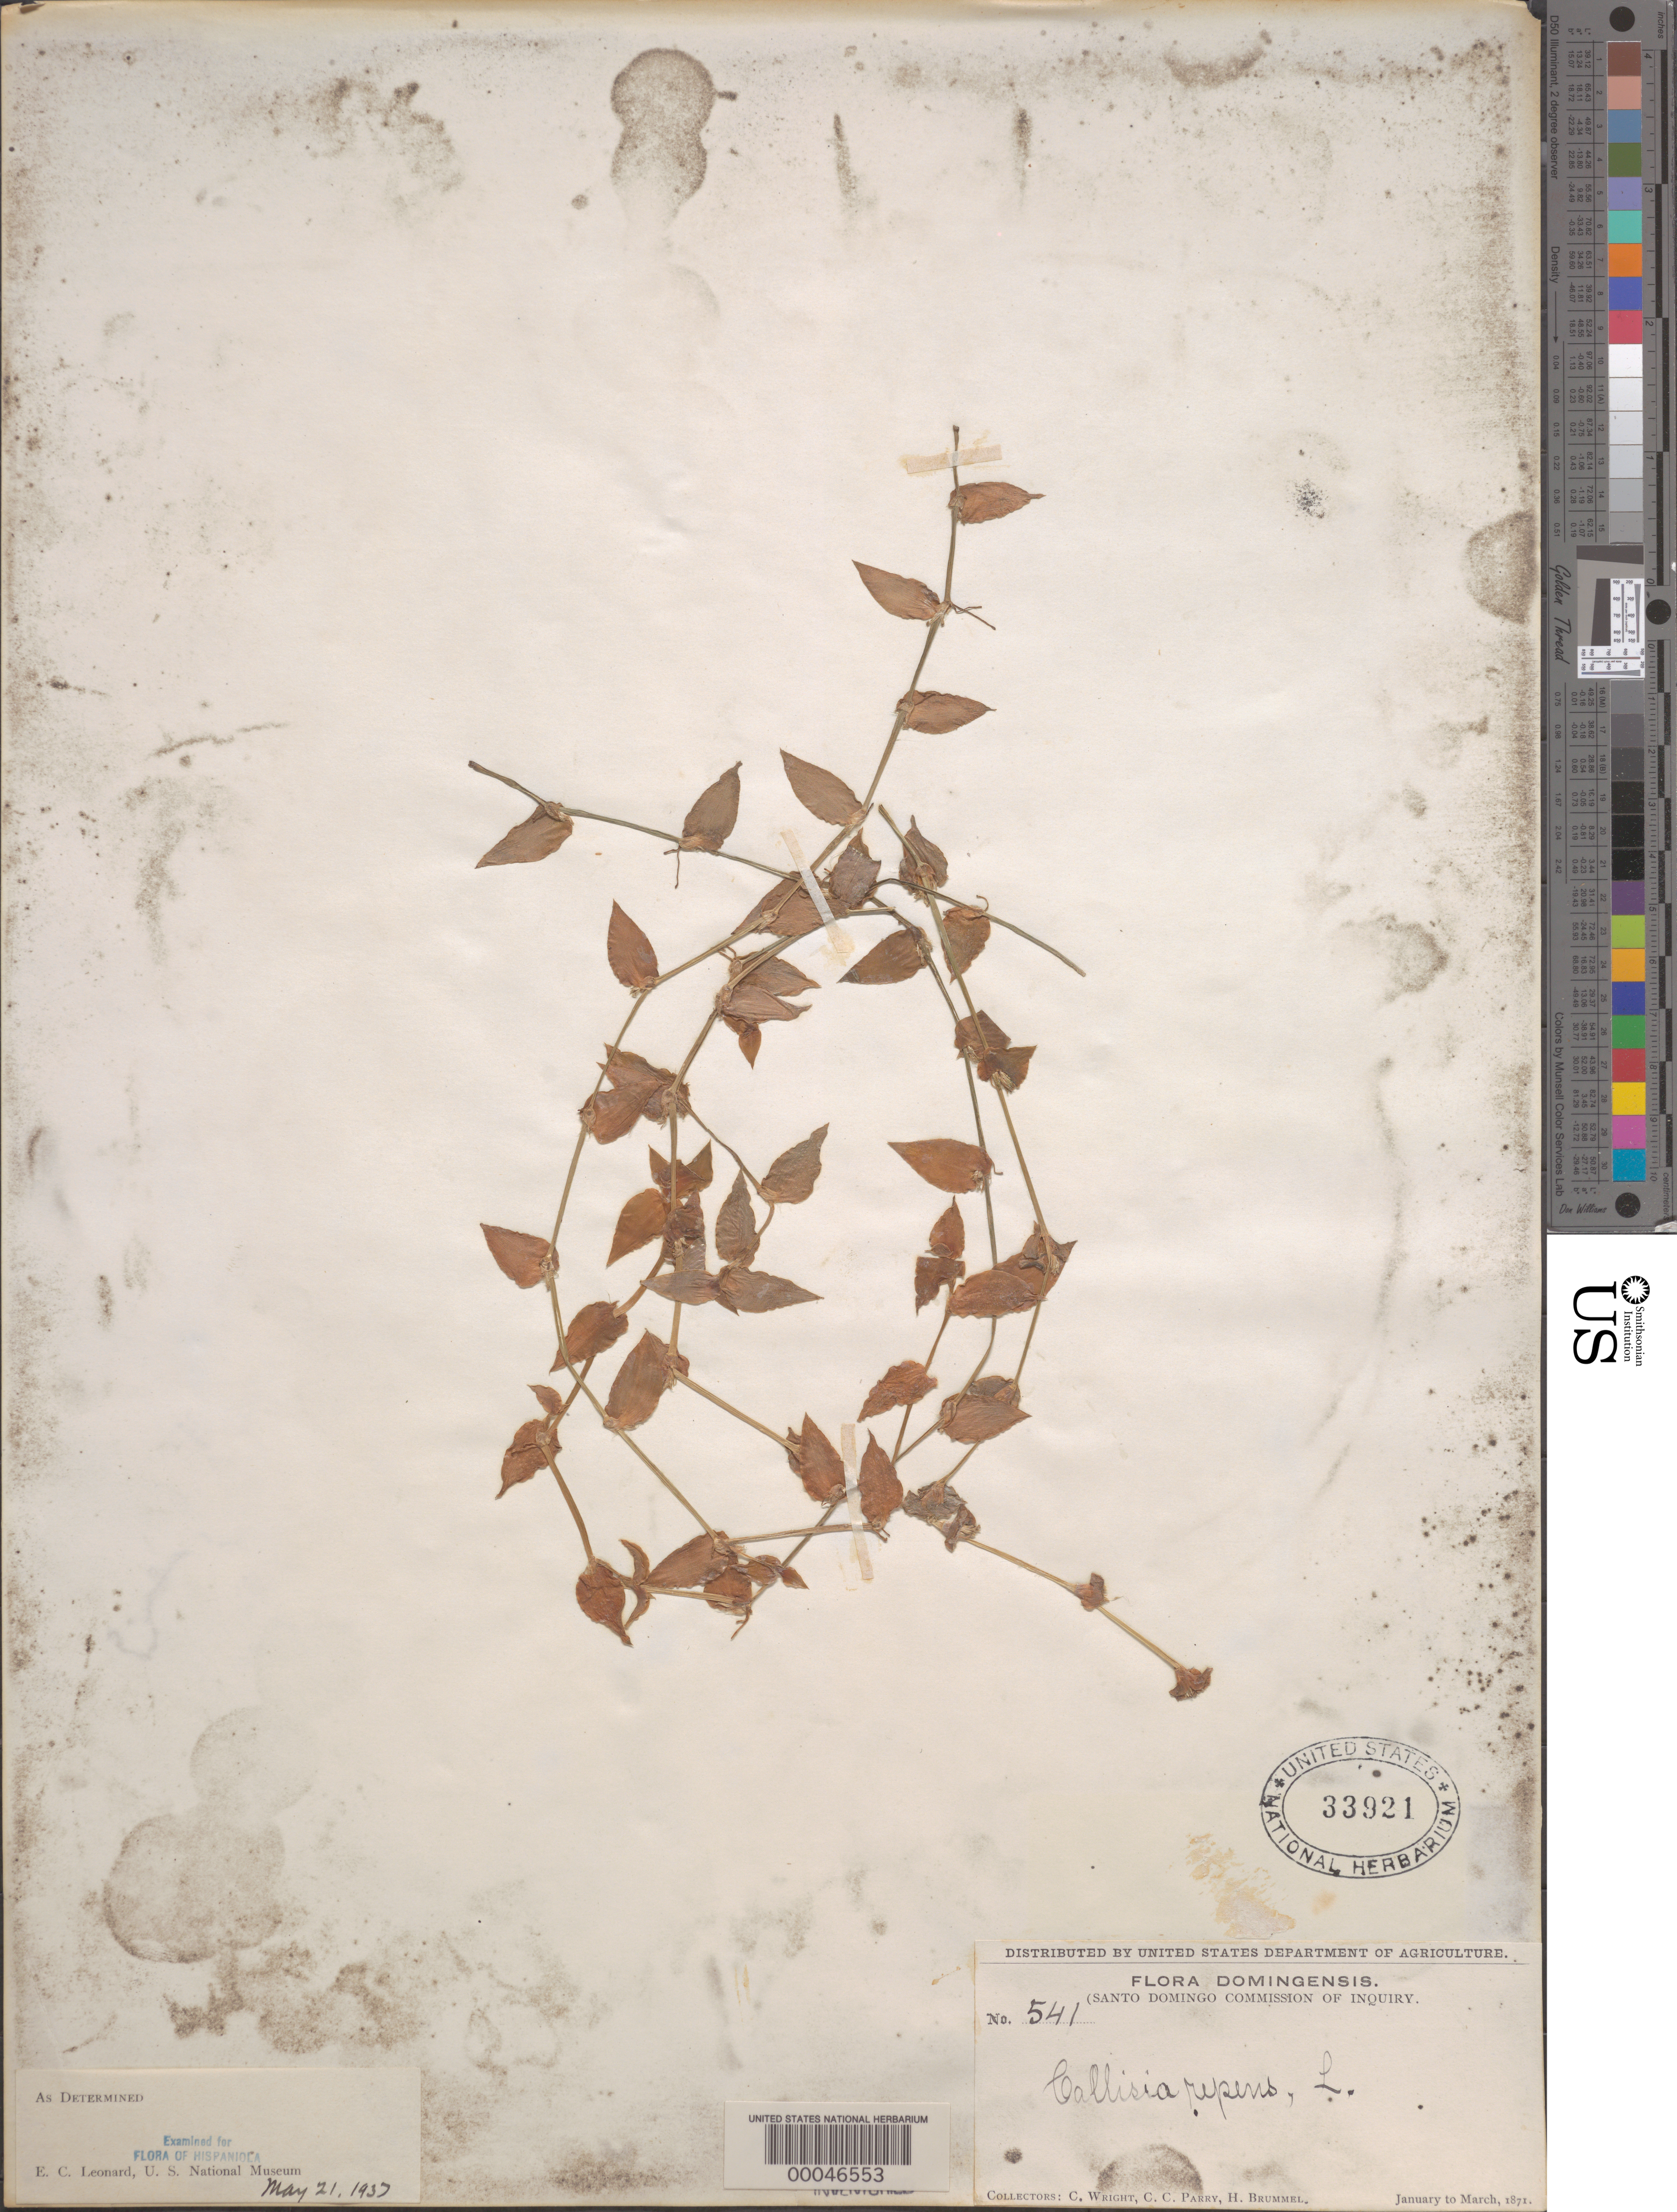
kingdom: Plantae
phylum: Tracheophyta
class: Liliopsida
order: Commelinales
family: Commelinaceae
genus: Callisia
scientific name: Callisia repens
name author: (Jacq.) L.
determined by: Leonard, Emery C., (US)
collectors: C. Wright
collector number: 541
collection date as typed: Jan 1871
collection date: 1871-01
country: Dominican Republic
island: Hispaniola Island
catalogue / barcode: US 33921